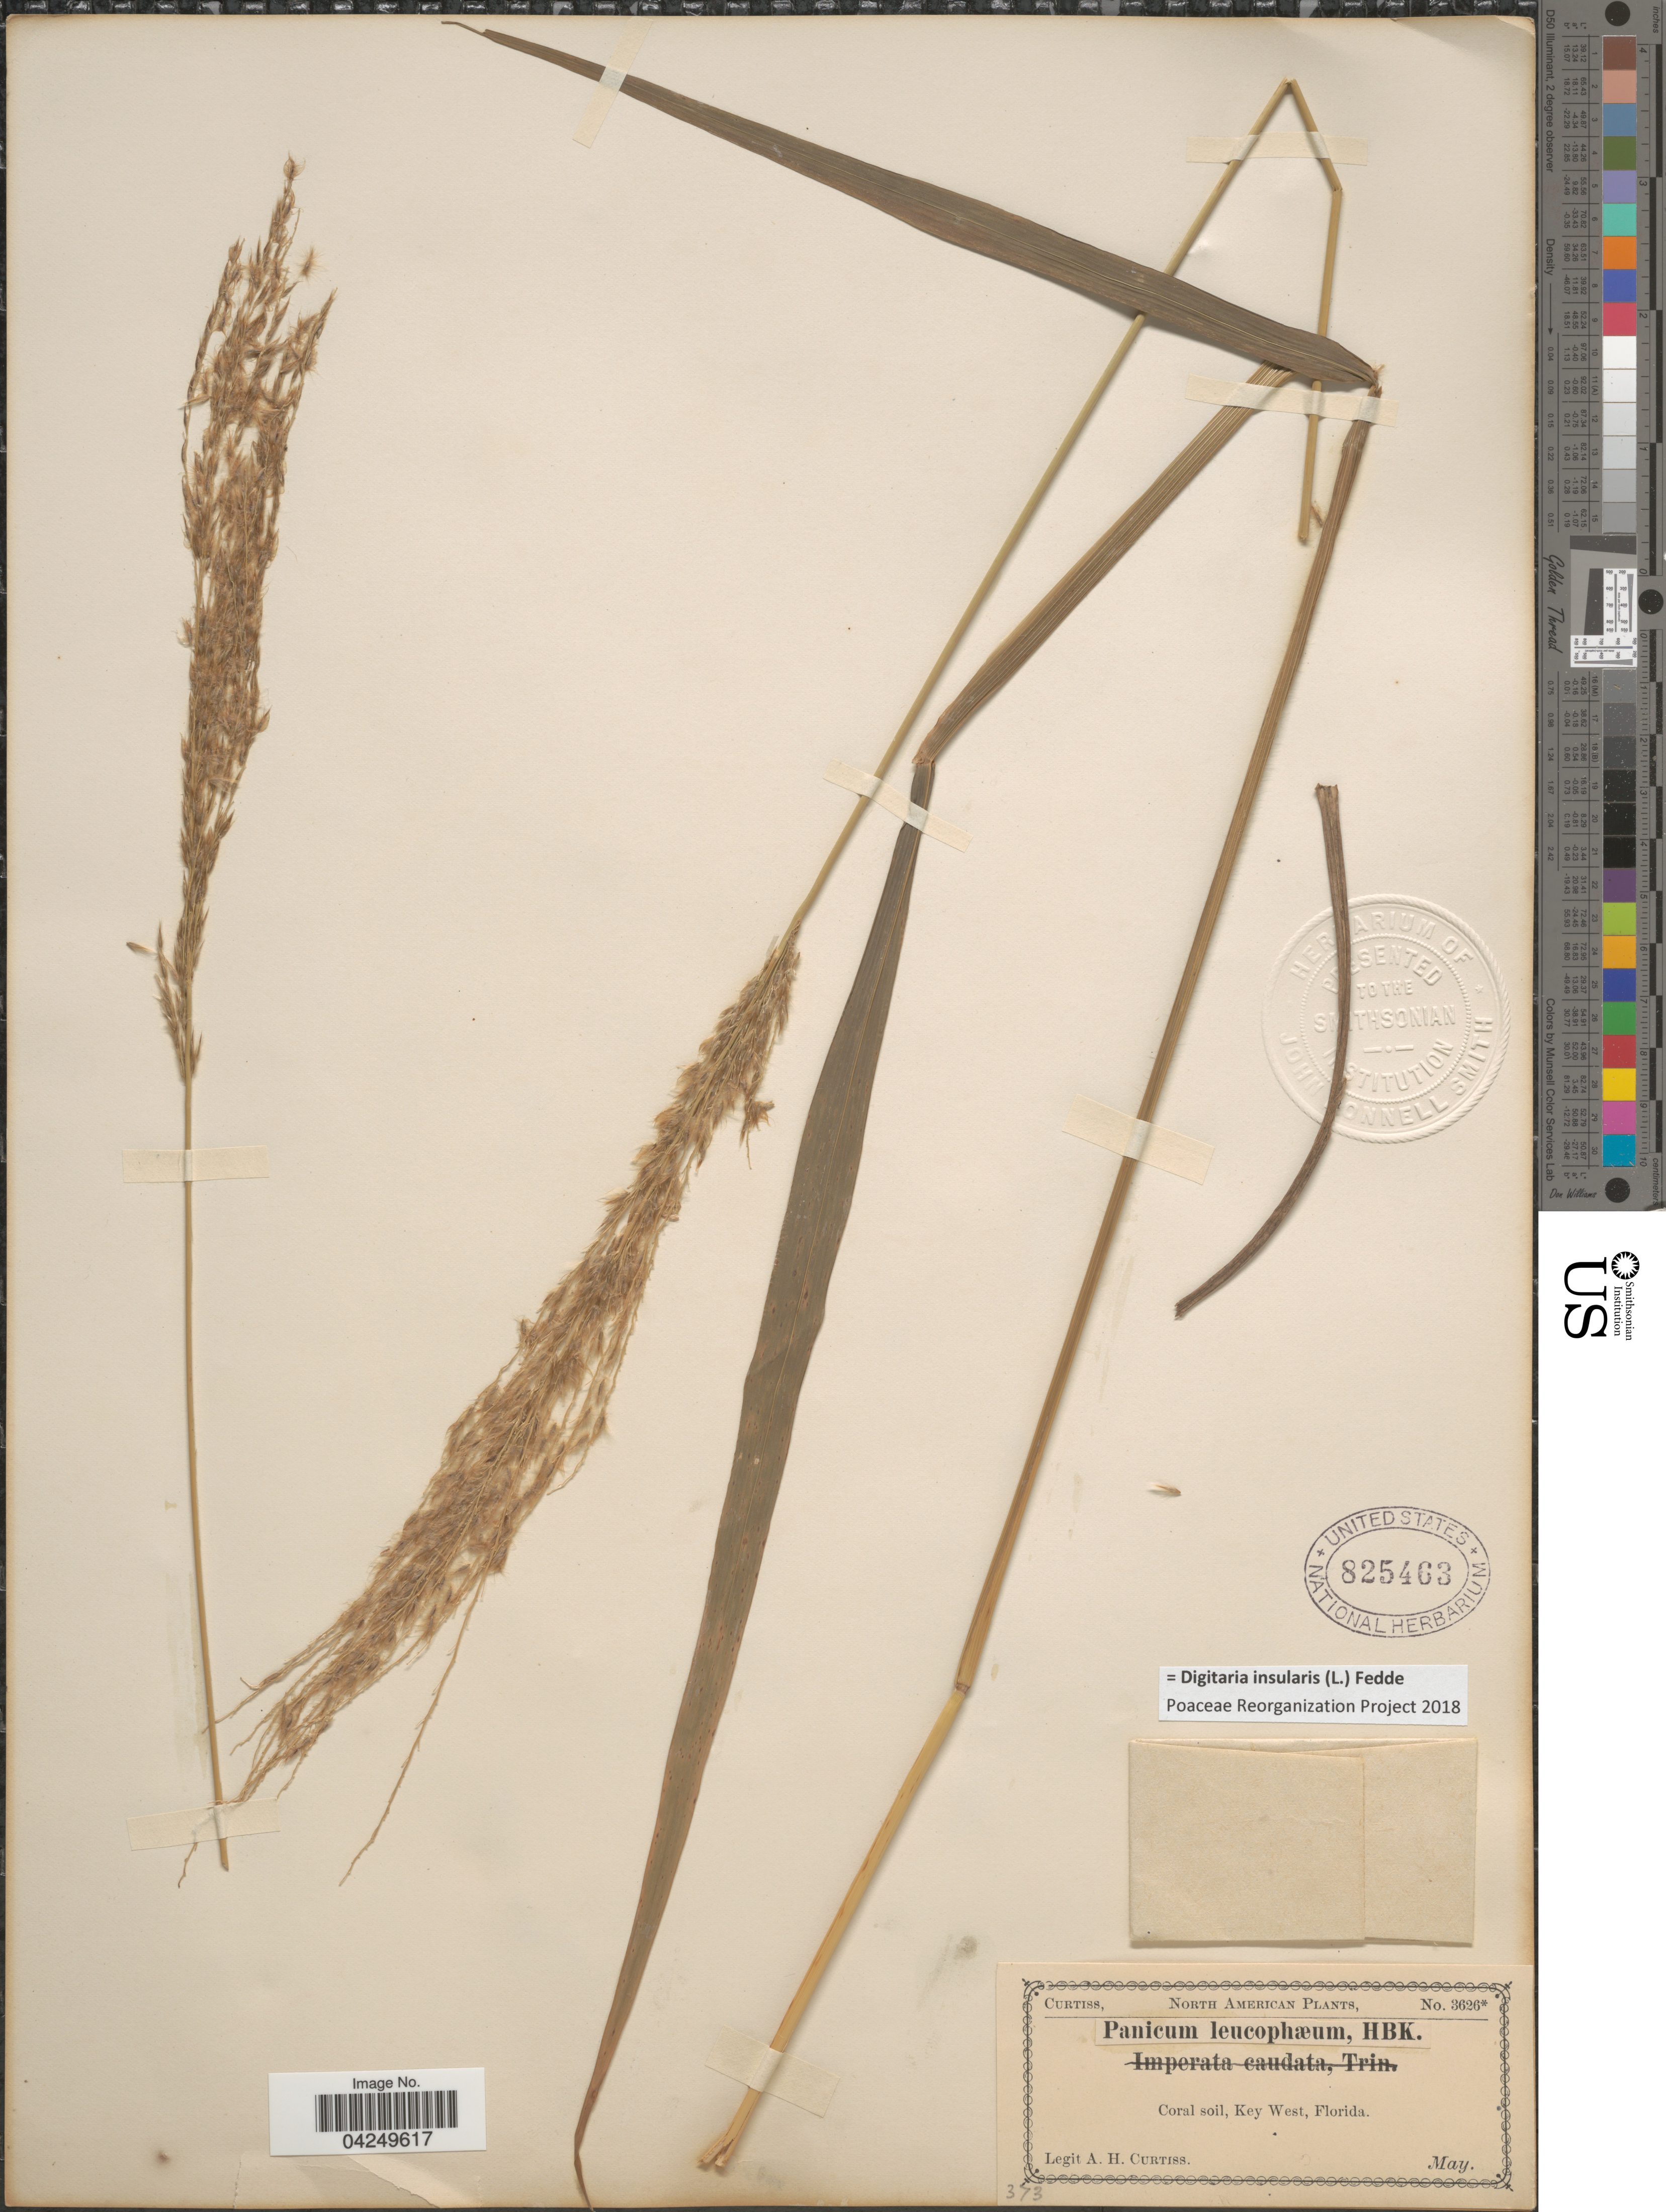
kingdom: Plantae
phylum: Tracheophyta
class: Liliopsida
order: Poales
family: Poaceae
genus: Digitaria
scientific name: Digitaria insularis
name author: (L.) Fedde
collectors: A. H. Curtiss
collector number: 3626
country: United States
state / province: Florida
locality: Coral soil, Key West.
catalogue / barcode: US 825463